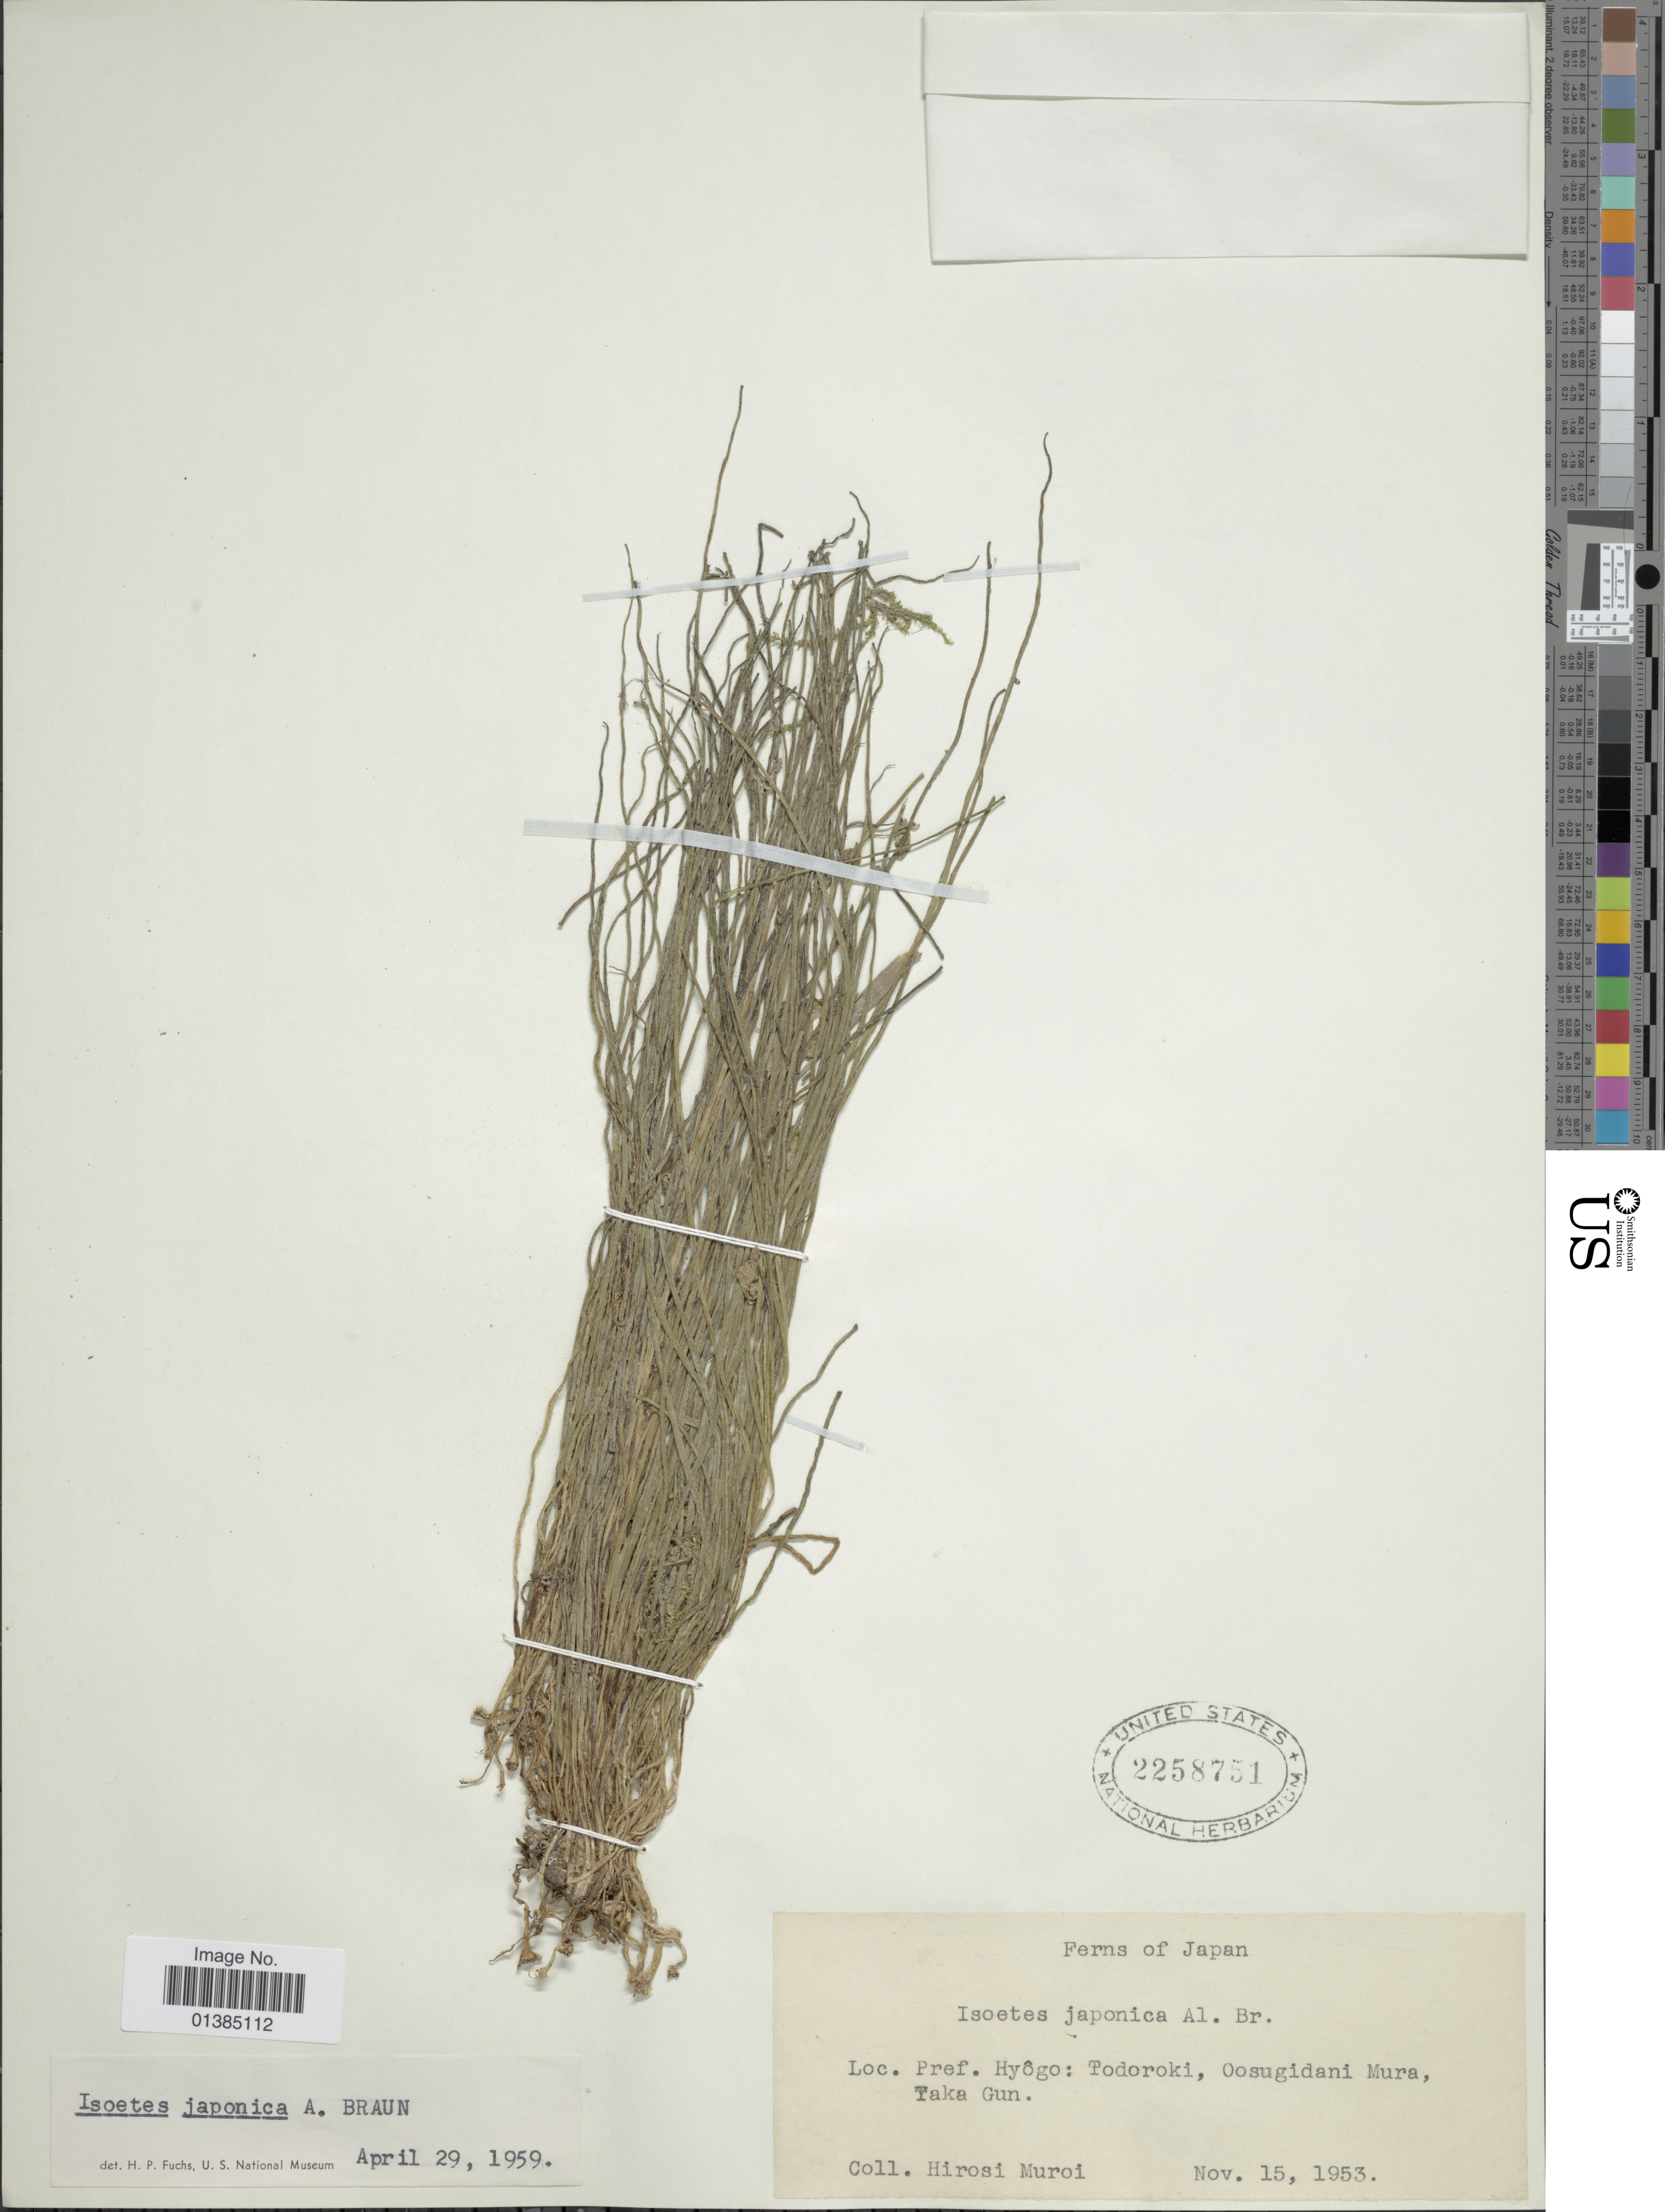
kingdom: Plantae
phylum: Tracheophyta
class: Lycopodiopsida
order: Isoetales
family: Isoetaceae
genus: Isoetes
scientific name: Isoetes japonica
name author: A. Braun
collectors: H. Muroi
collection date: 1953-11-15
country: Japan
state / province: Hyogo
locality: Todoroki, Oosugidani Mura, Yaka Gun.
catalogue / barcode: US 2258751